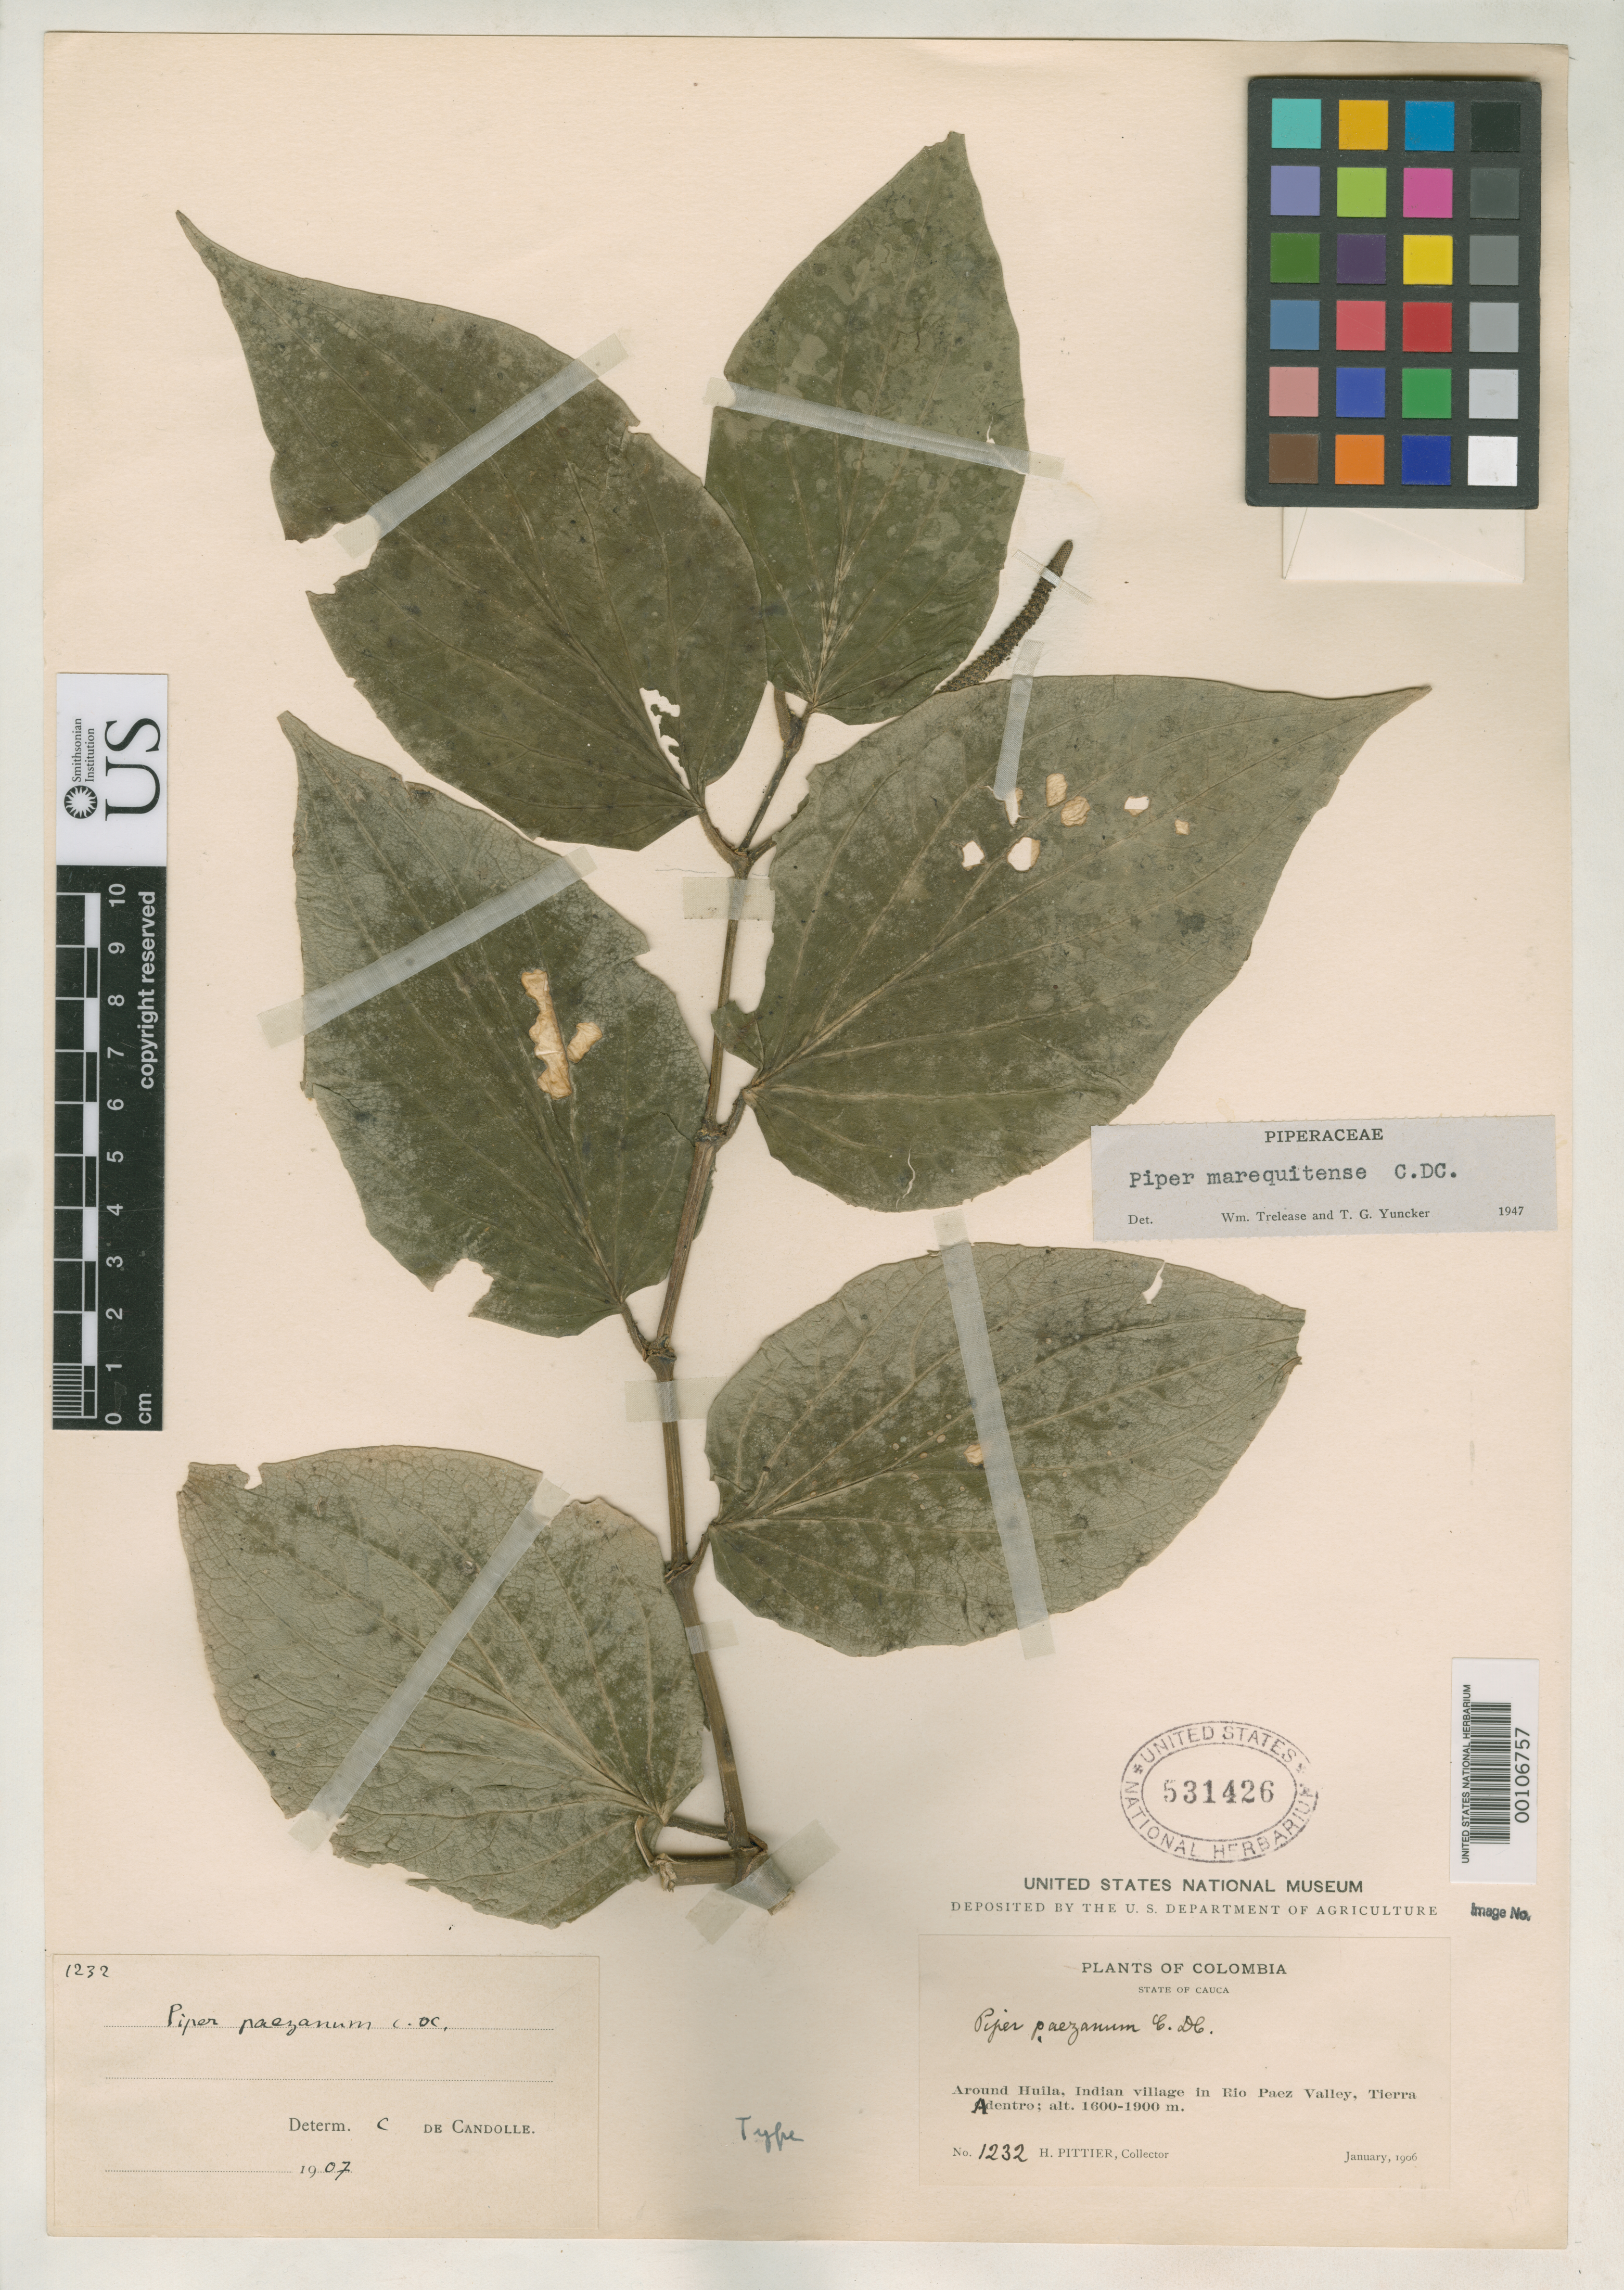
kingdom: Plantae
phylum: Tracheophyta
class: Magnoliopsida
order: Piperales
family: Piperaceae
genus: Piper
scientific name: Piper paezanum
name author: C. DC.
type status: Possible Holotype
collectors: H. F. Pittier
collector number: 1232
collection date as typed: Jan 1906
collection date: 1906-01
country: Colombia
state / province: Cauca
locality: Around Huila, Rio Paez Valley, Tierra Odentro.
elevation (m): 1600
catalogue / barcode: US 531426